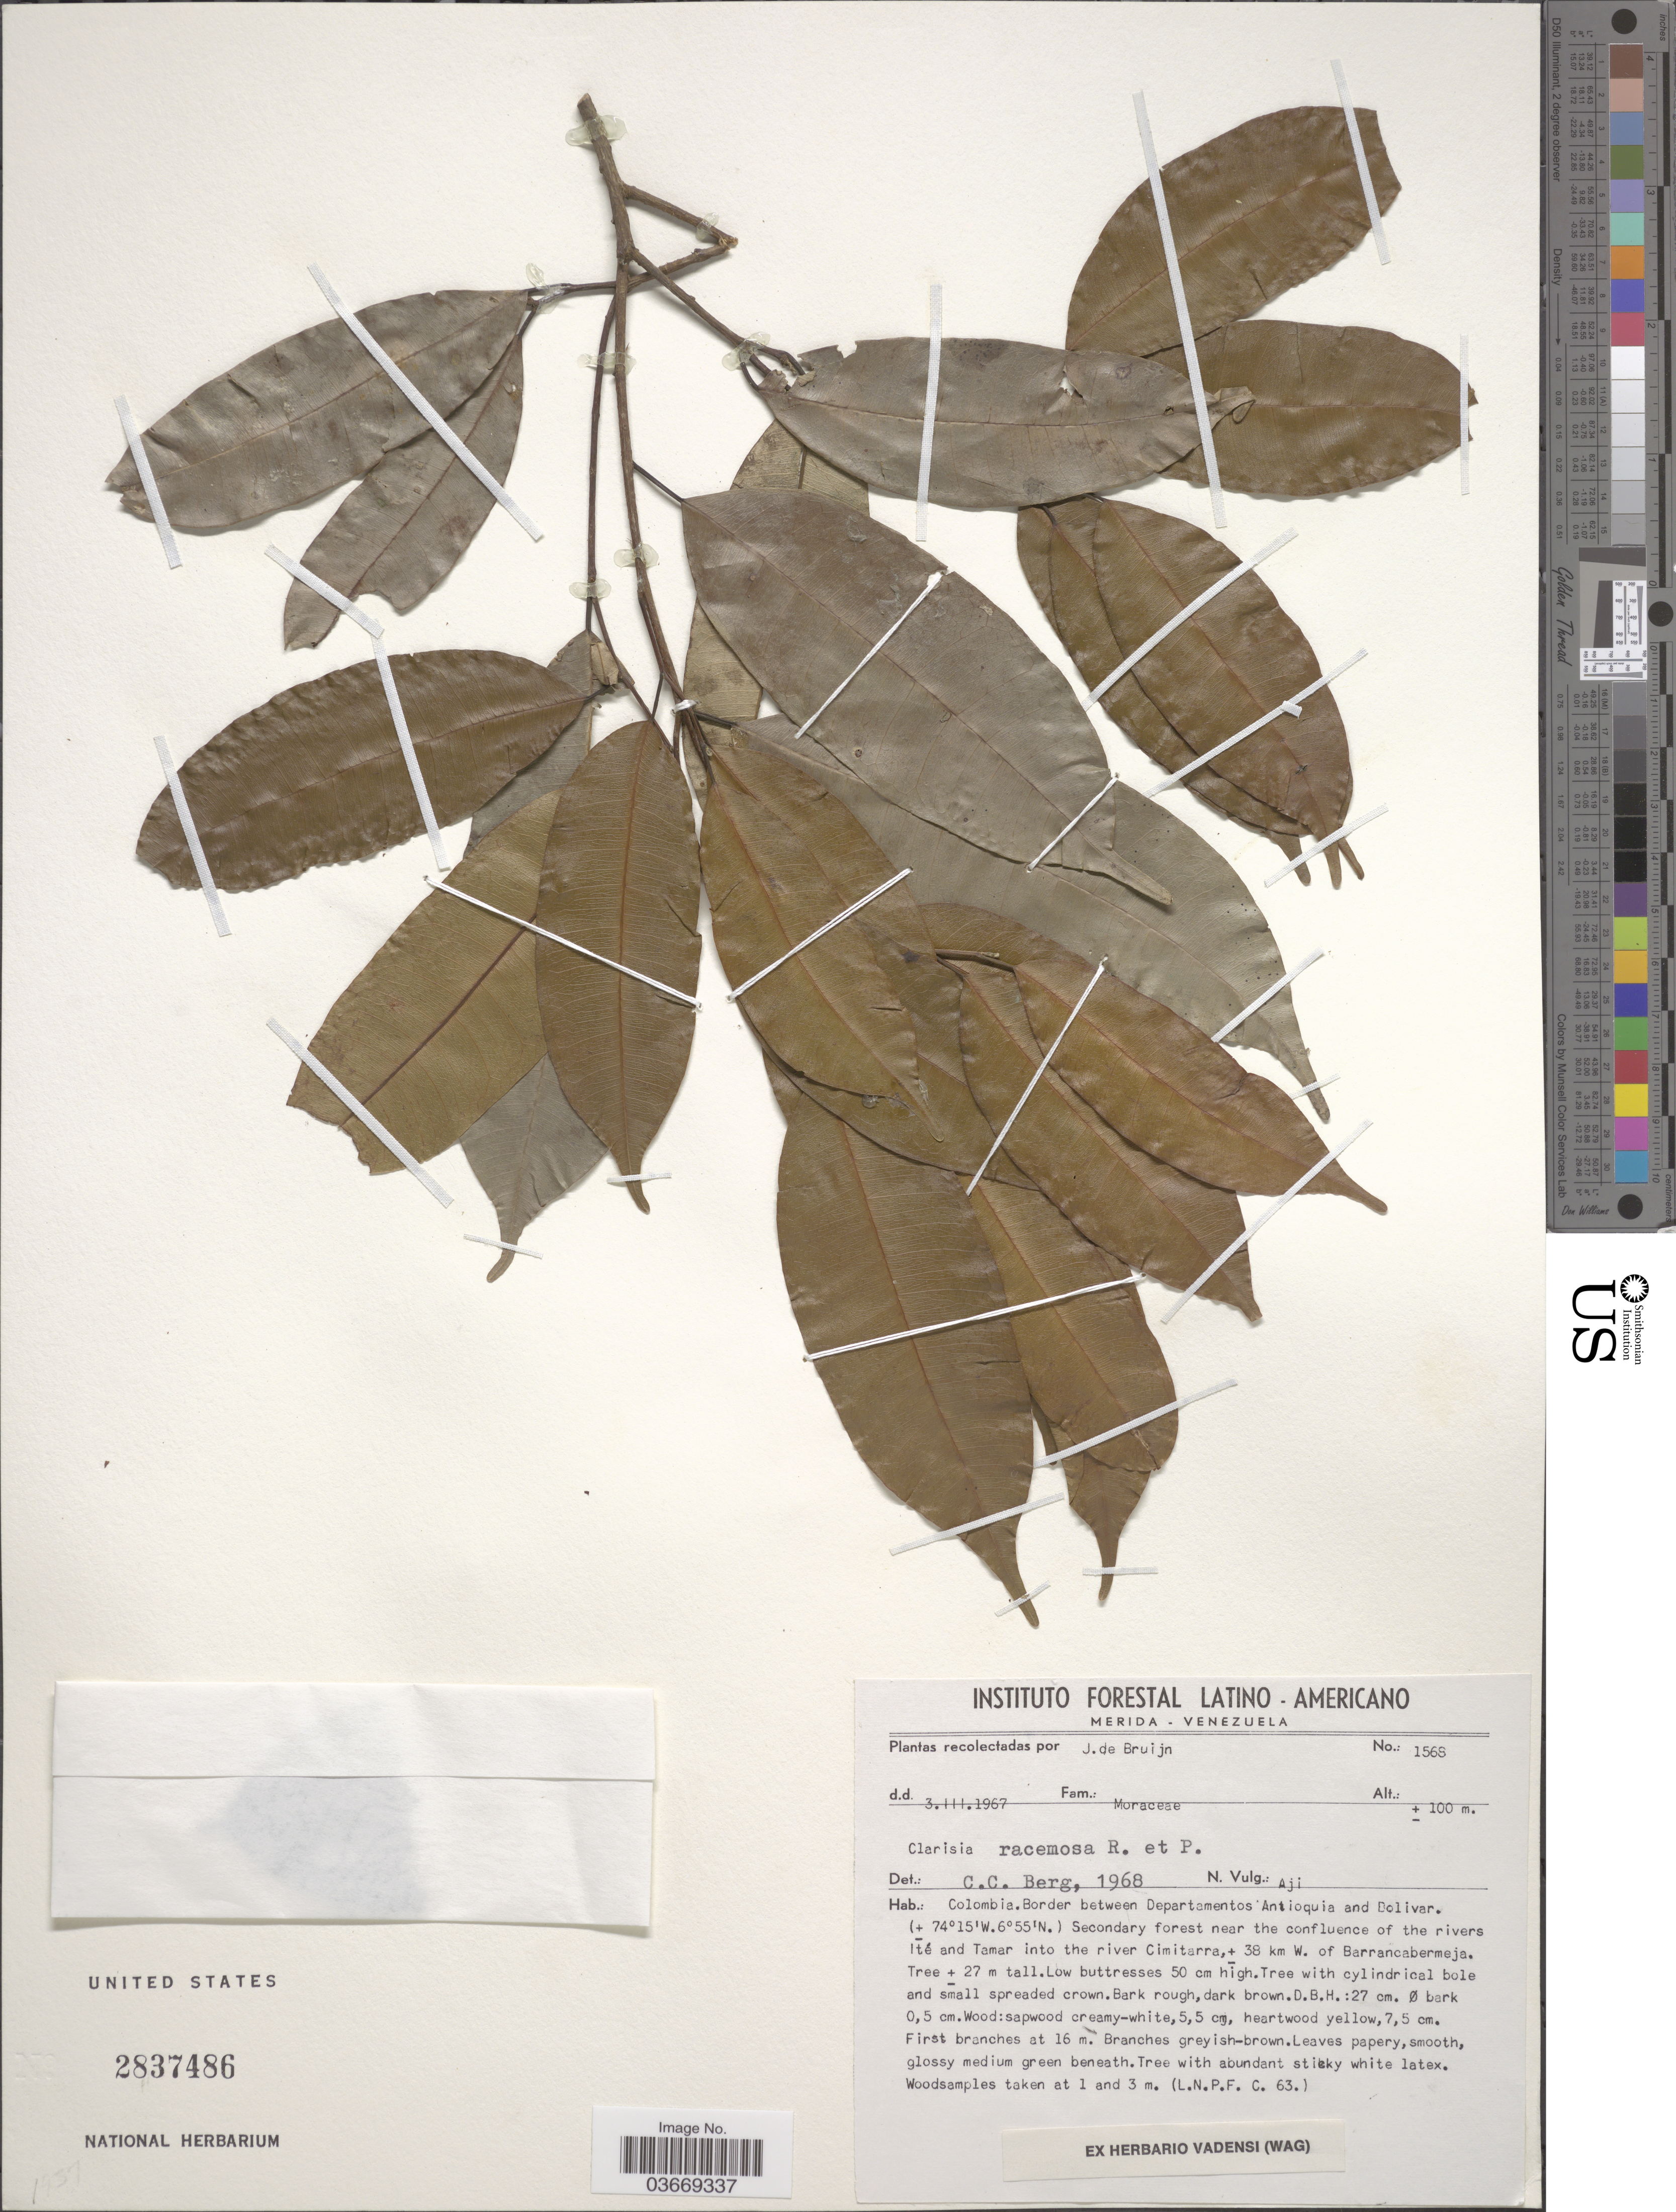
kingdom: Plantae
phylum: Tracheophyta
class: Magnoliopsida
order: Rosales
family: Moraceae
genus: Clarisia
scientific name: Clarisia racemosa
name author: Ruiz & Pav.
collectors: J. Bruijn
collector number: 1568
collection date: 1967-03-03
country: Colombia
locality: Border between Departamentos Antioquia and Bolivar. Secondary forest near the confluence of the rivers Ité and Tamar into the river Cimitarra, ± 38 Km. W. of Barrancabermeja.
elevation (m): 100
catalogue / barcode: US 2837486